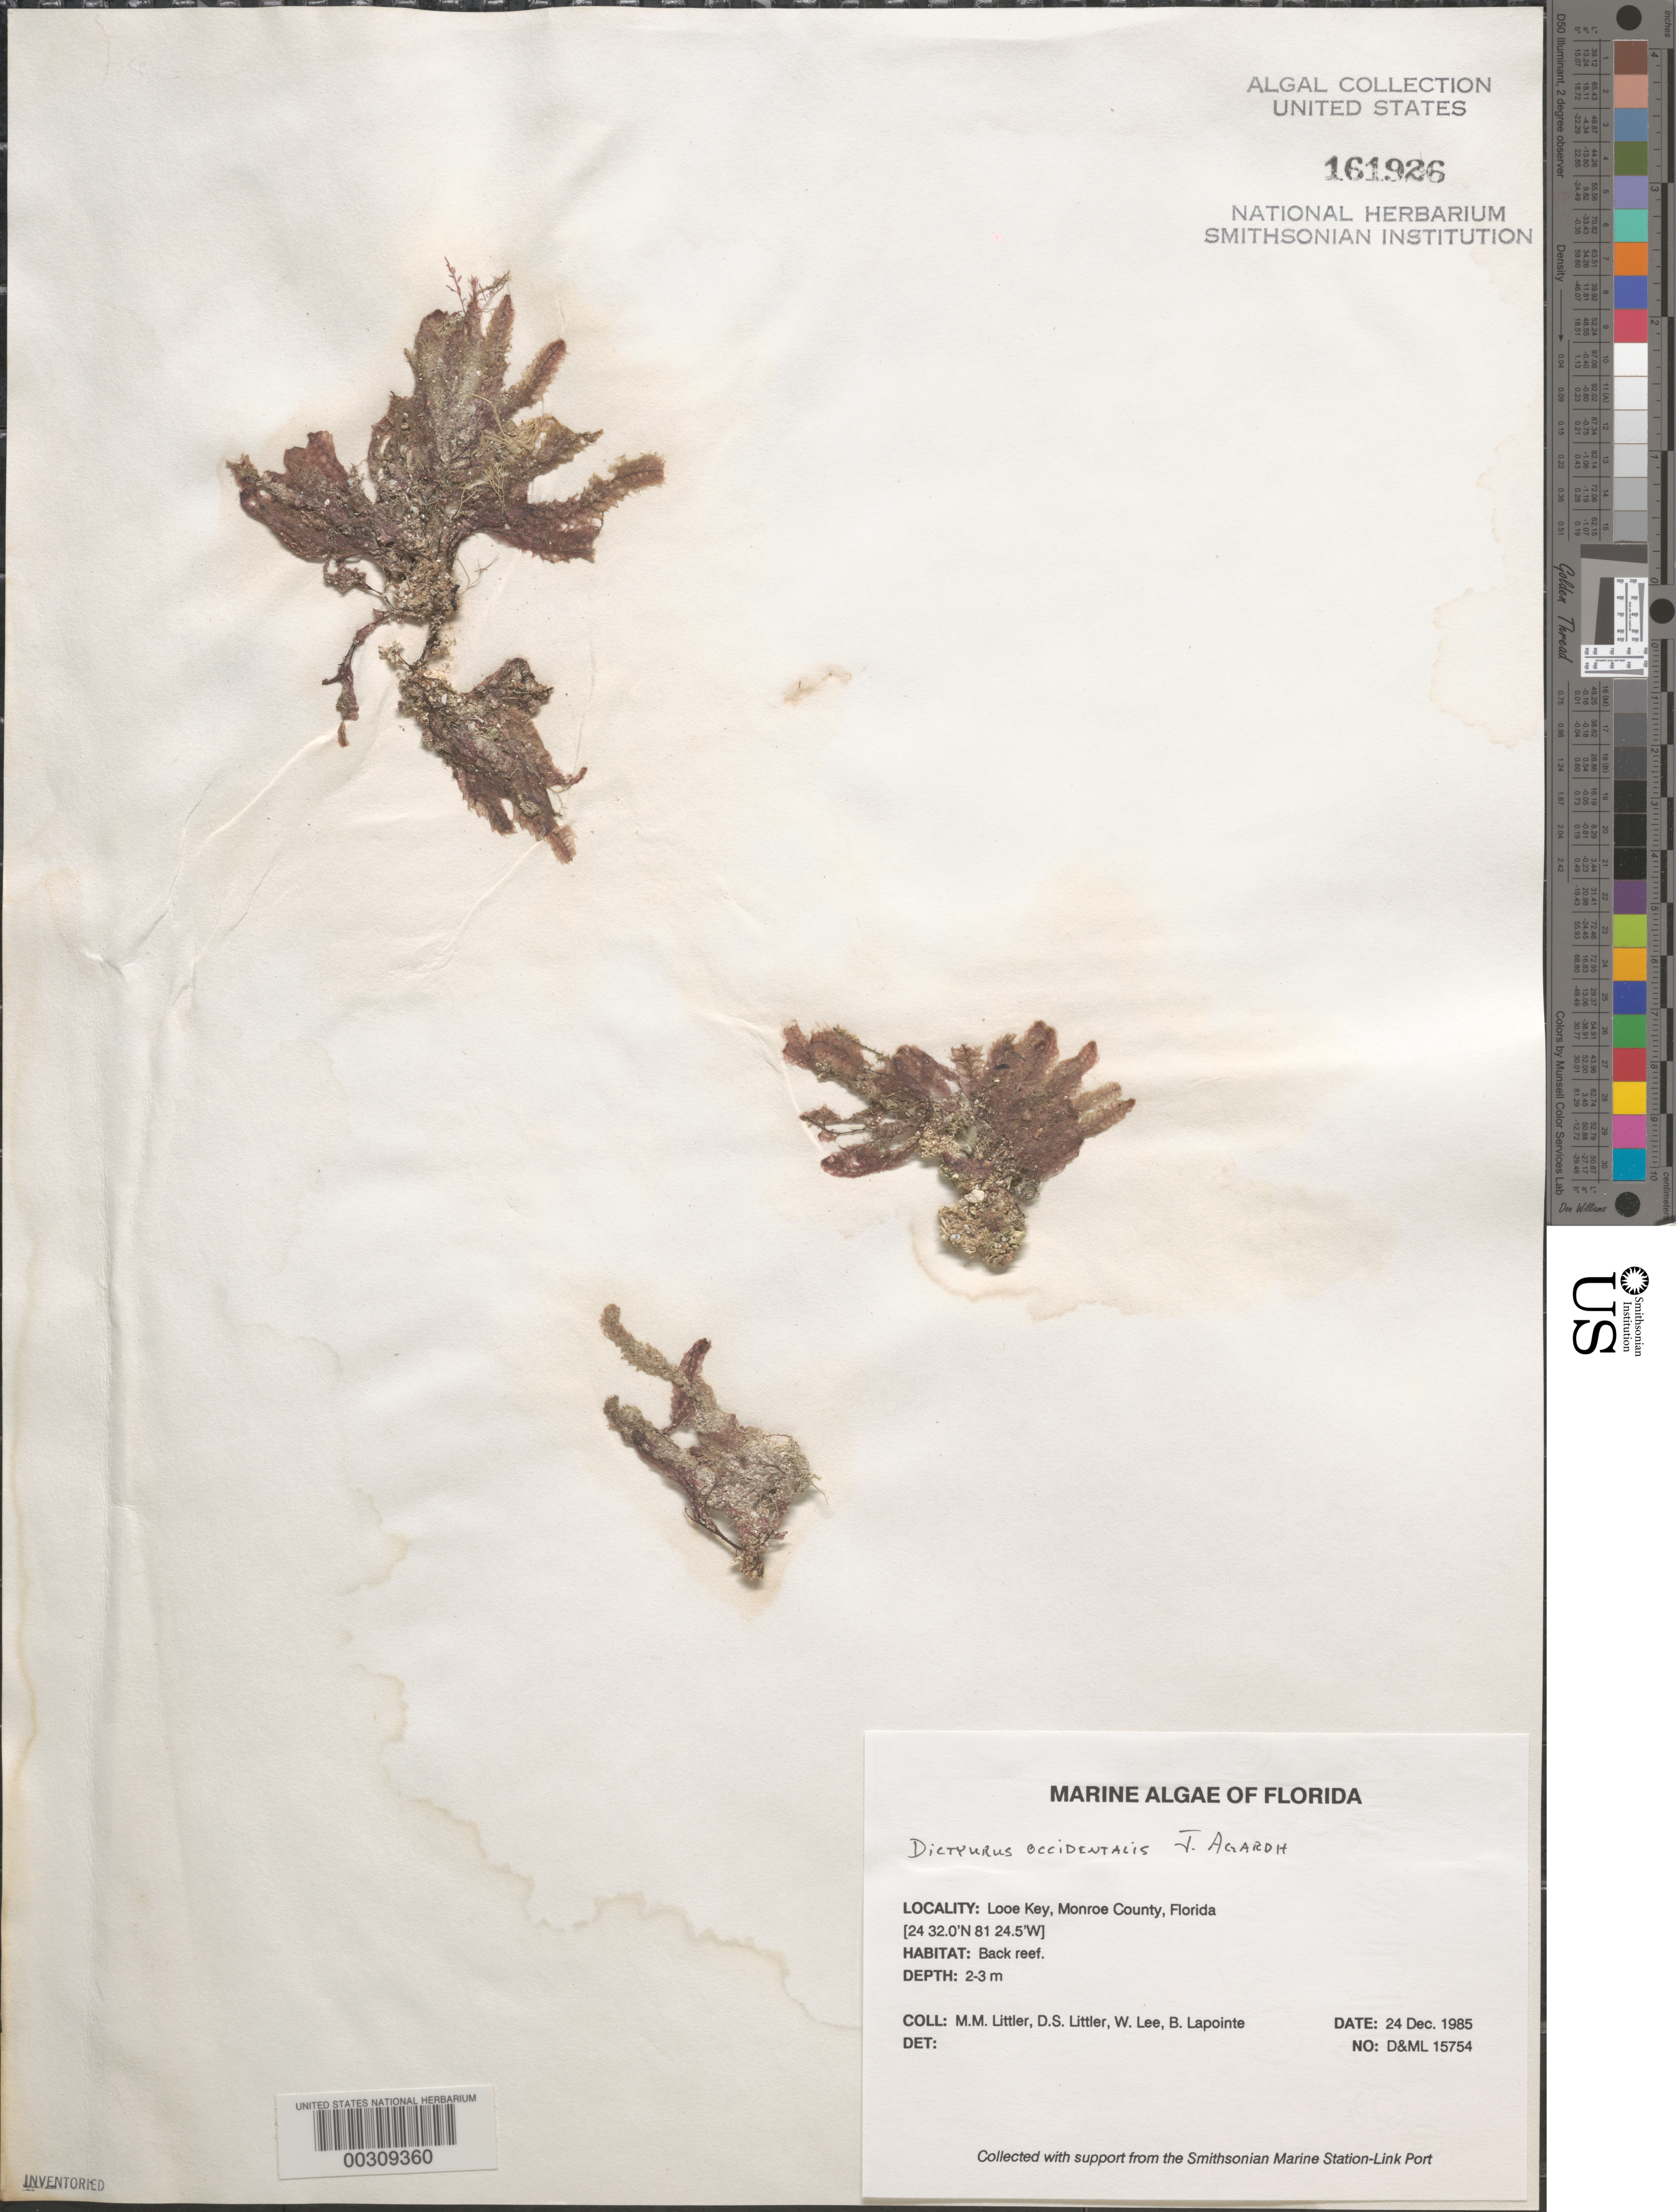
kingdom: Plantae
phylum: Rhodophyta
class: Florideophyceae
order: Ceramiales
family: Dasyaceae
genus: Dictyurus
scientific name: Dictyurus occidentalis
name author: J. Agardh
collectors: M. M. Littler, D. S. Littler, W. Lee & B. Lapointe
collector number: D&ML 15754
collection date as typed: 24 Dec 1985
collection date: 1985-12-24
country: United States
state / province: Florida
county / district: Monroe County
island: Looe Key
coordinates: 24 32.0' N, 81 24.5' W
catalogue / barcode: US 161926